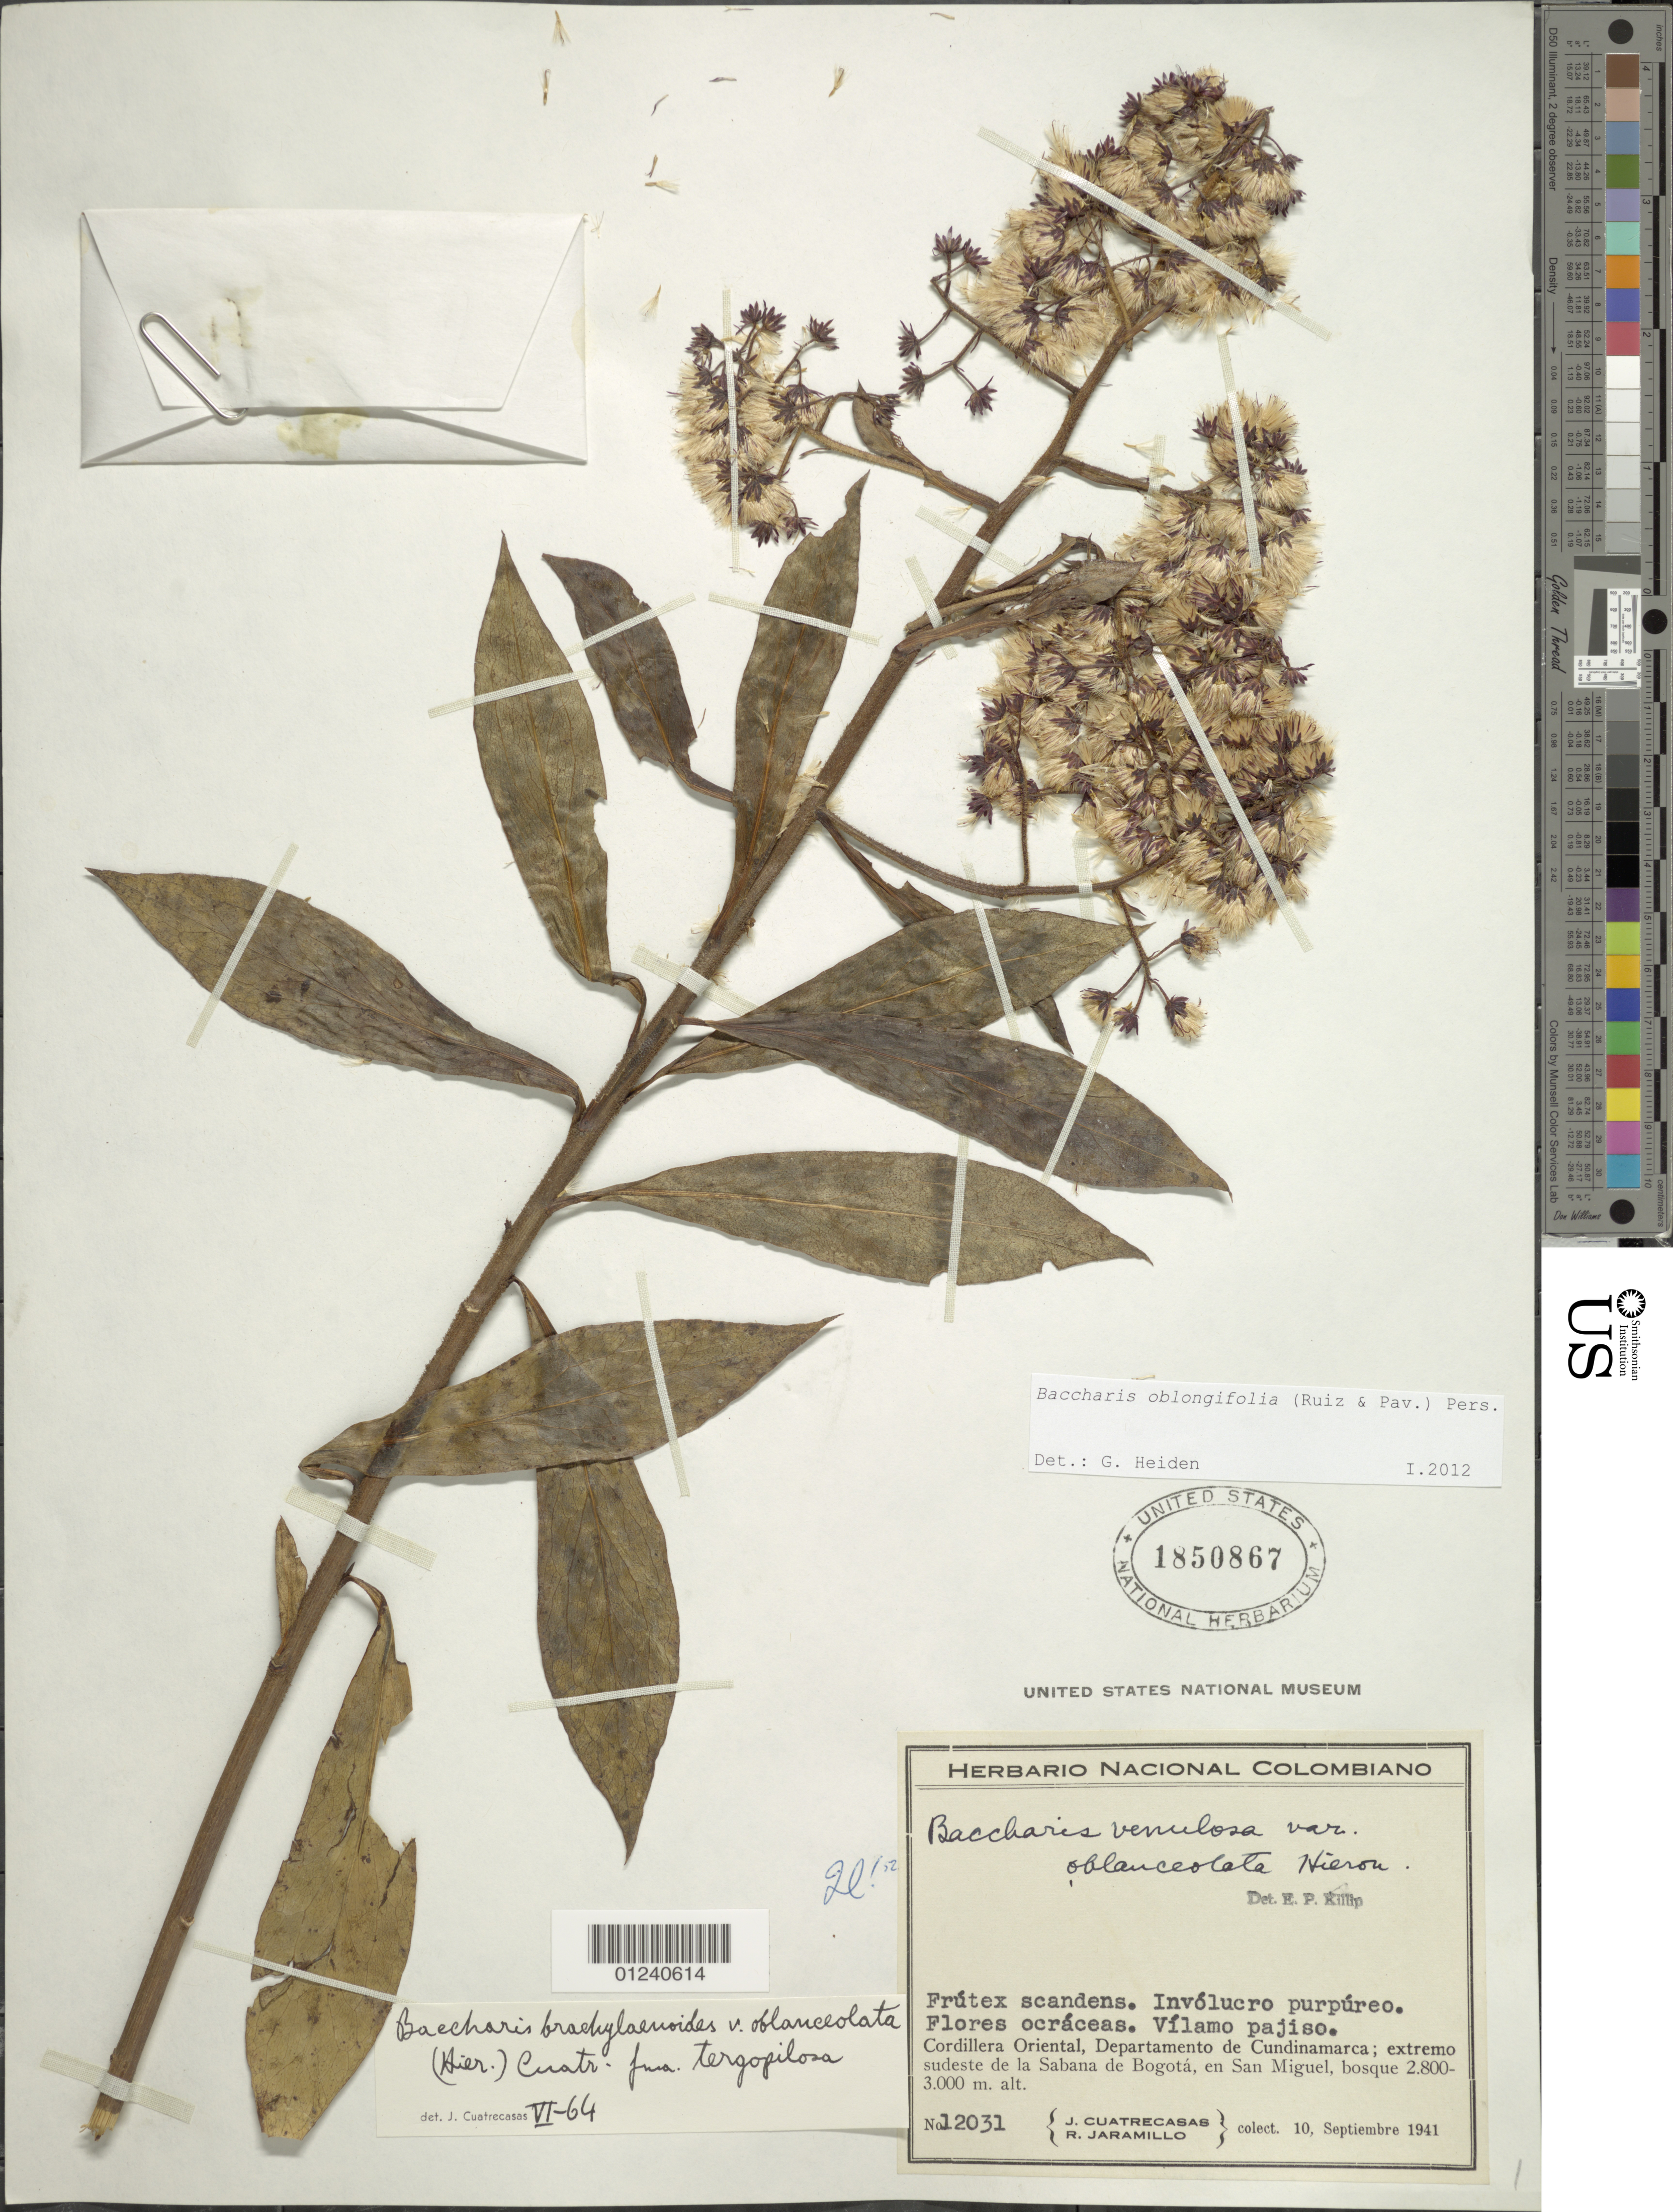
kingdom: Plantae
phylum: Tracheophyta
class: Magnoliopsida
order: Asterales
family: Asteraceae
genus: Baccharis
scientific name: Baccharis oblongifolia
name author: (Ruiz & Pav.) Pers.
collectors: J. Cuatrecasas & R. Jaramillo M.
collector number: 12031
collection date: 1941-09-10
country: Colombia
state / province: Cundinamarca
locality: Cordillera Oriental; extremo sudeste de la Sabana de Bogotá, en San Miguel.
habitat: Bosque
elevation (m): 2800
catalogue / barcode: US 1850867